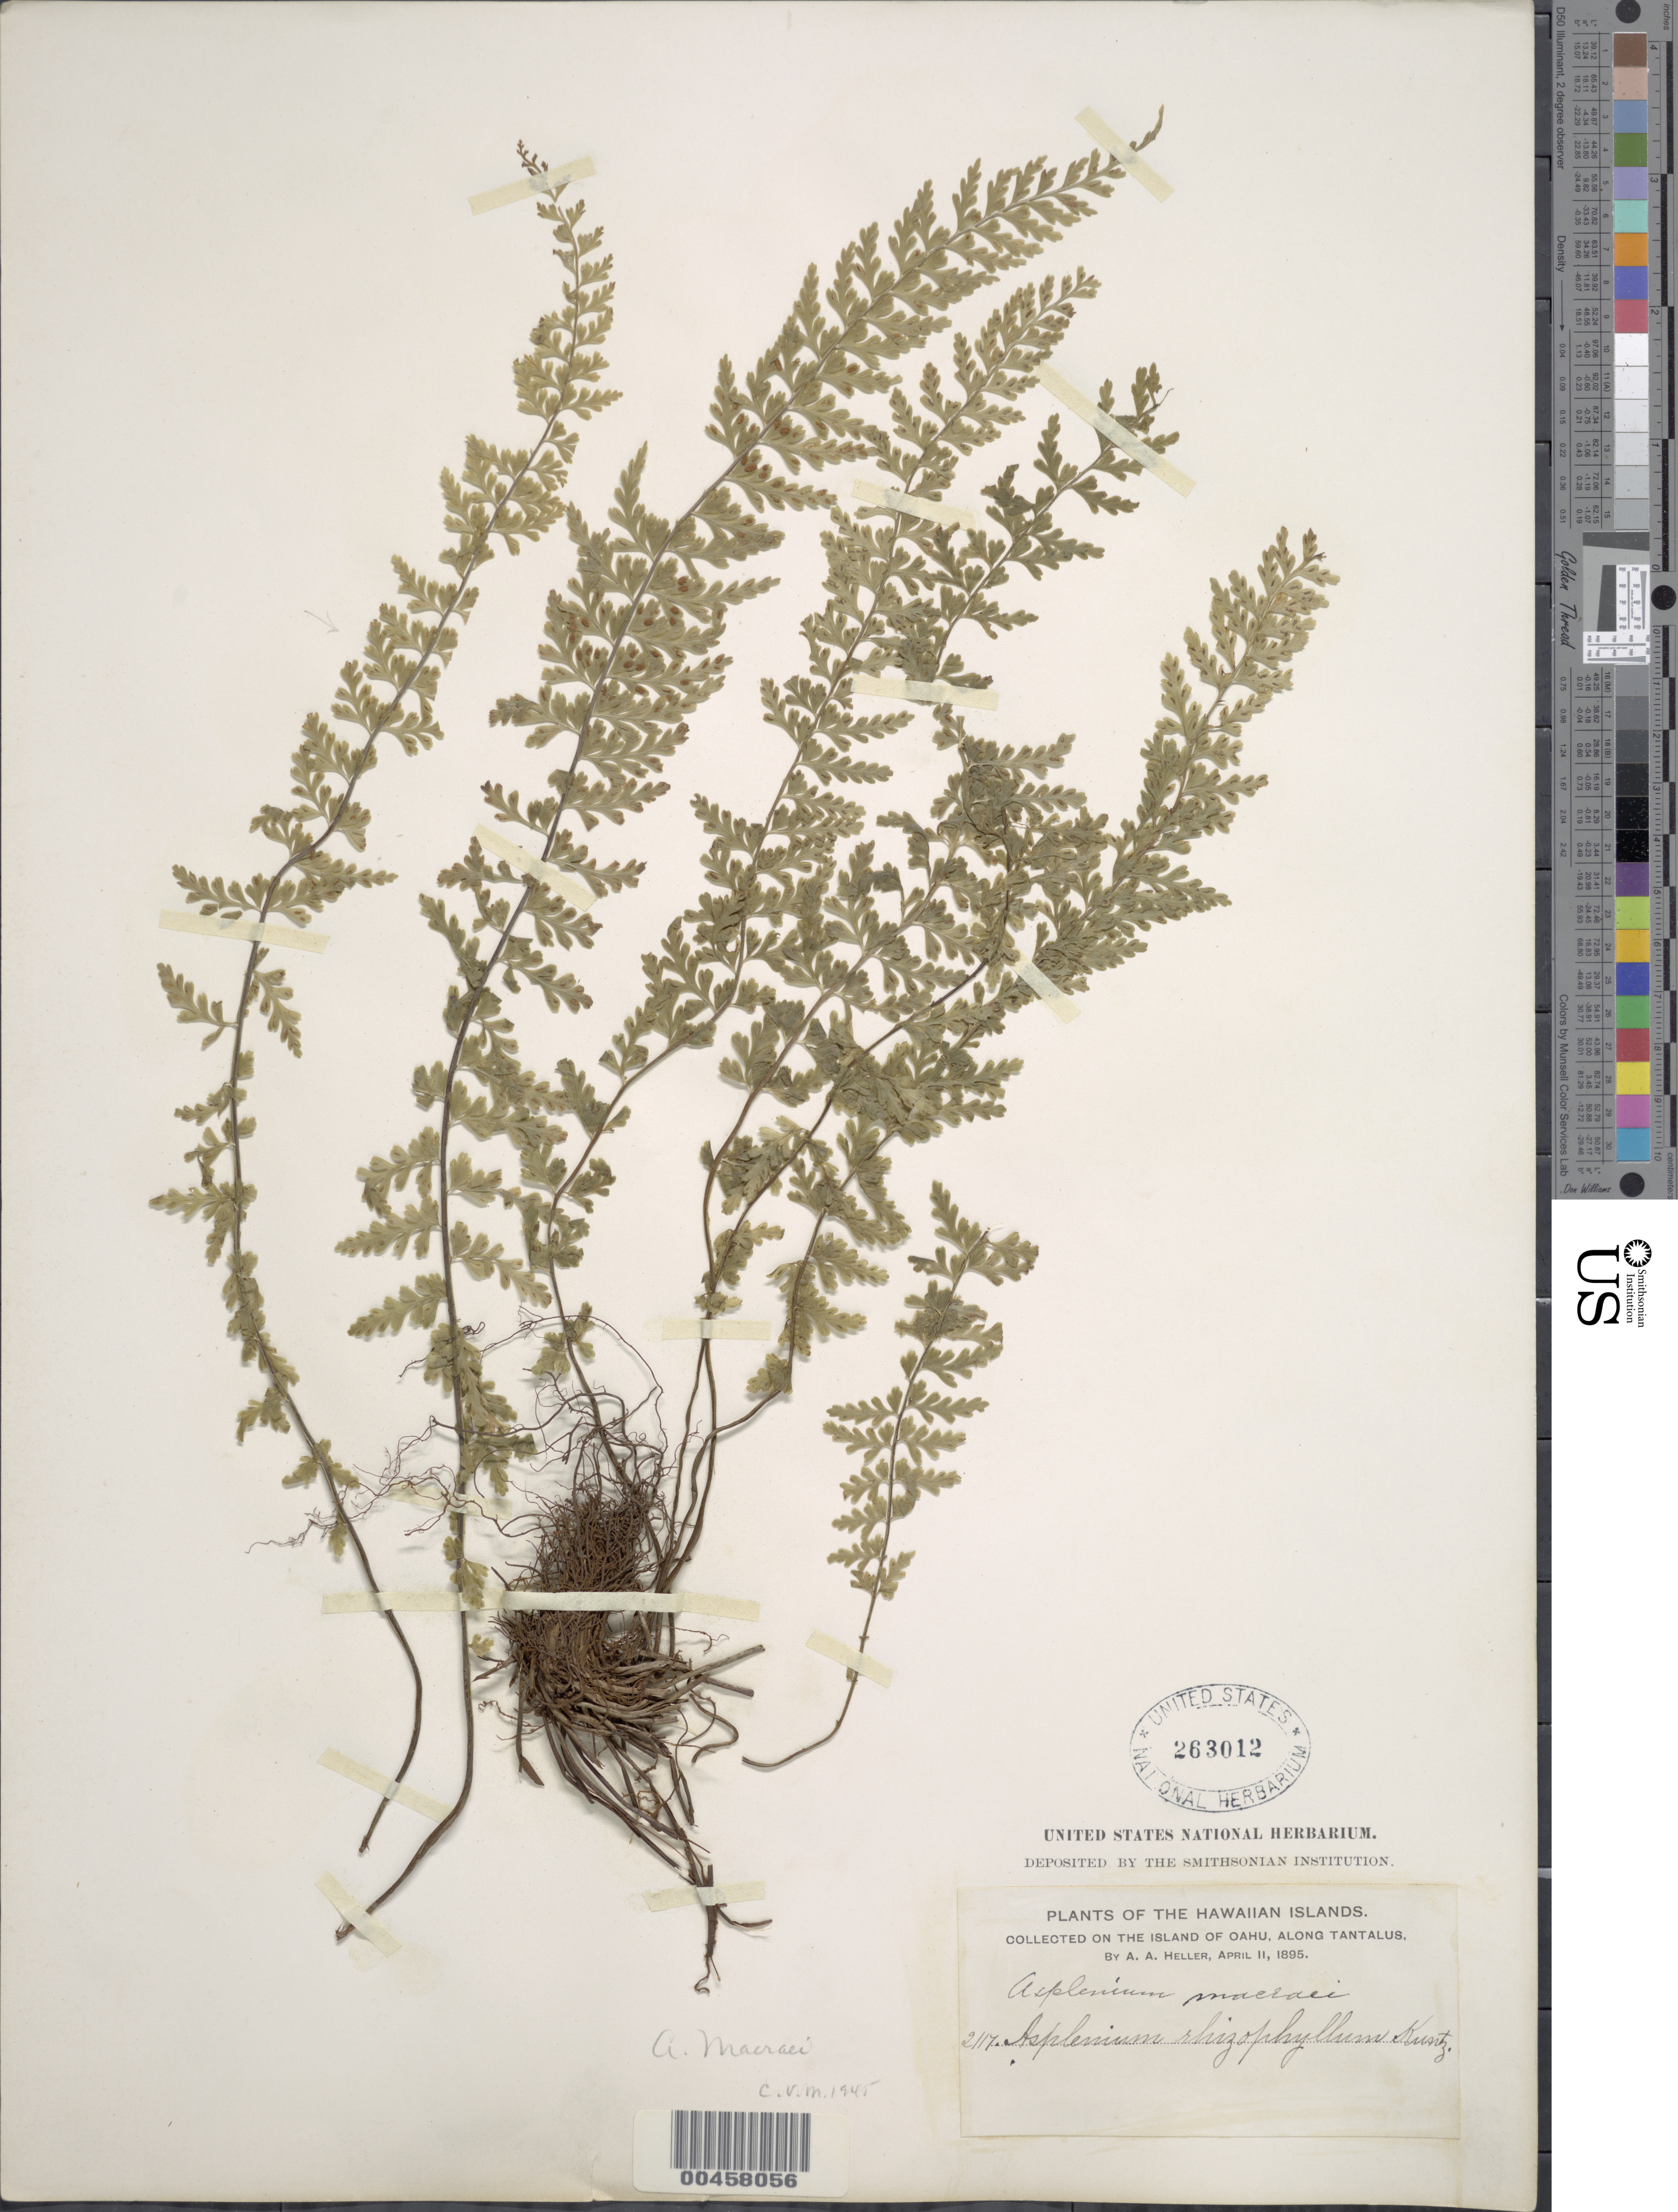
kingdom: Plantae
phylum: Tracheophyta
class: Polypodiopsida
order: Polypodiales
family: Aspleniaceae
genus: Asplenium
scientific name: Asplenium macraei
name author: Hook. & Grev.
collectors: A. A. Heller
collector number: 2117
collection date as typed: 11 Apr 1895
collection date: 1895-04-11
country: United States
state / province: Hawaii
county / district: Honolulu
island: Oahu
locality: On the island of oahu, along Tantalus.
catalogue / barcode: US 263012